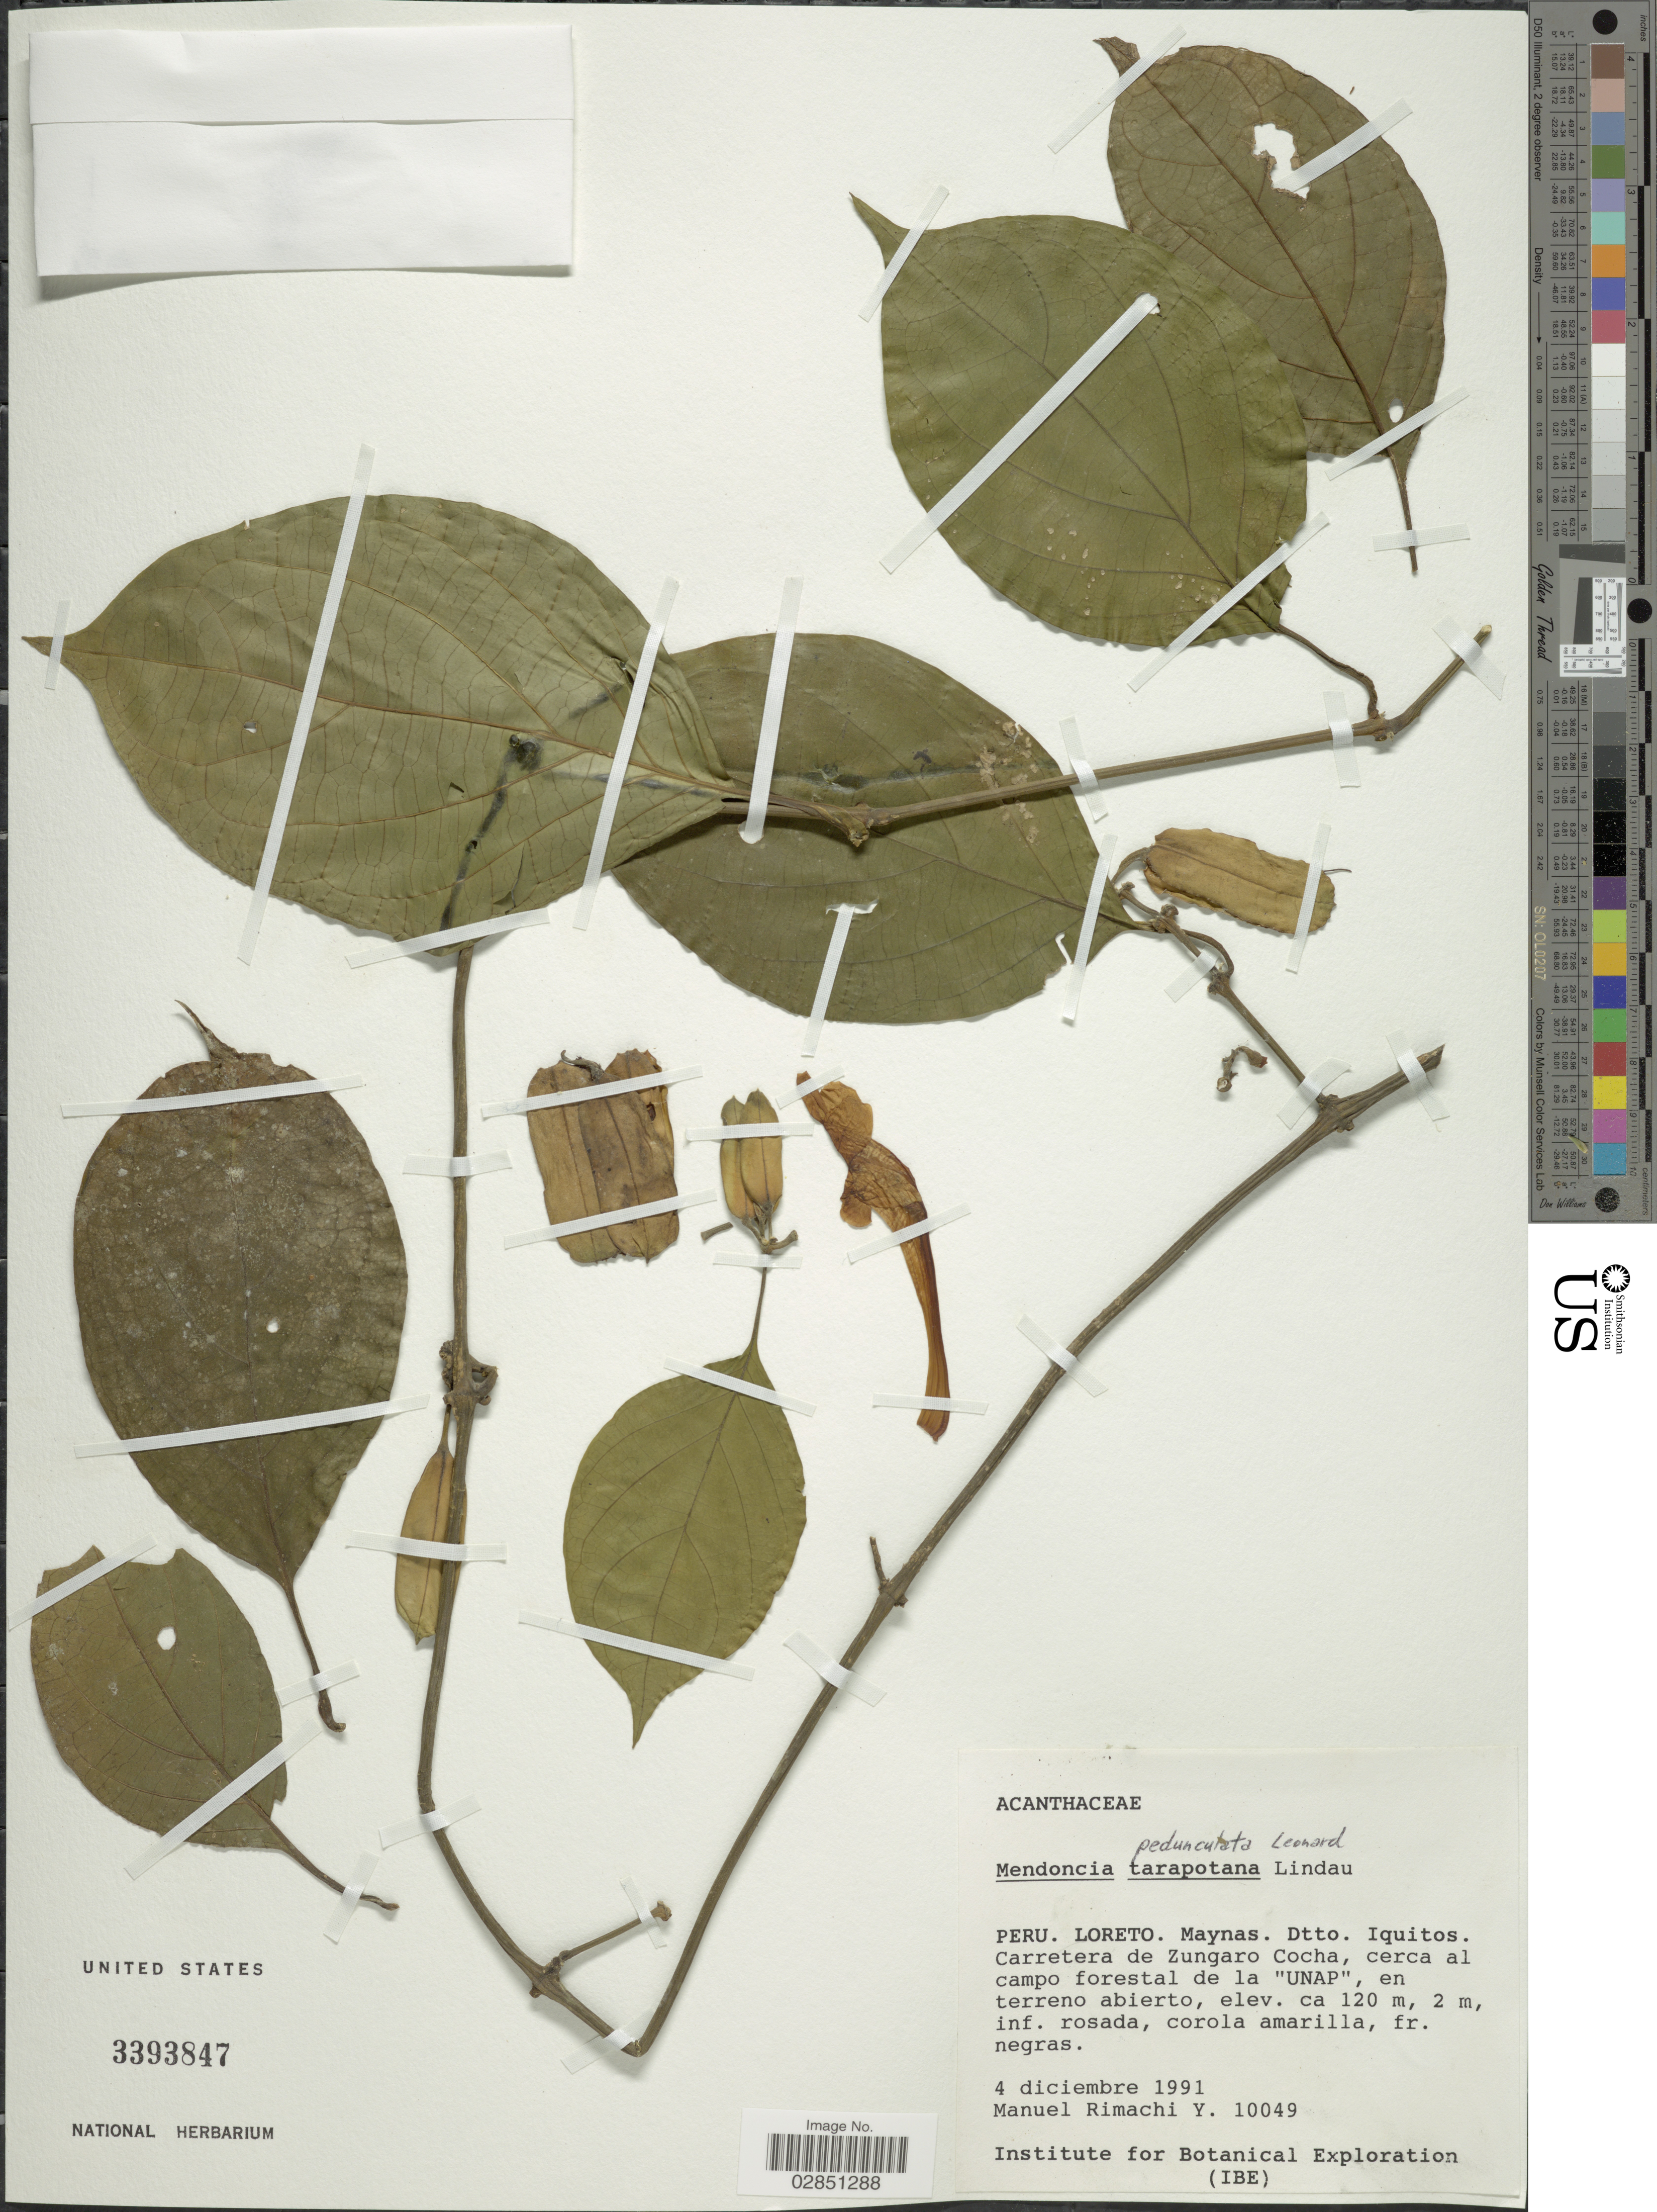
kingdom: Plantae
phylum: Tracheophyta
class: Magnoliopsida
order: Lamiales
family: Acanthaceae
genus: Mendoncia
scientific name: Mendoncia pedunculata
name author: Leonard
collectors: M. Rimachi Y.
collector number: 10049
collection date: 1991-12-04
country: Peru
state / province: Loreto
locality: Maynas. Dtto. Iquitos. Carretera de Zungaro Cocha, cerca al campo forestal de la "UNAP".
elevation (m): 120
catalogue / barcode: US 3393847